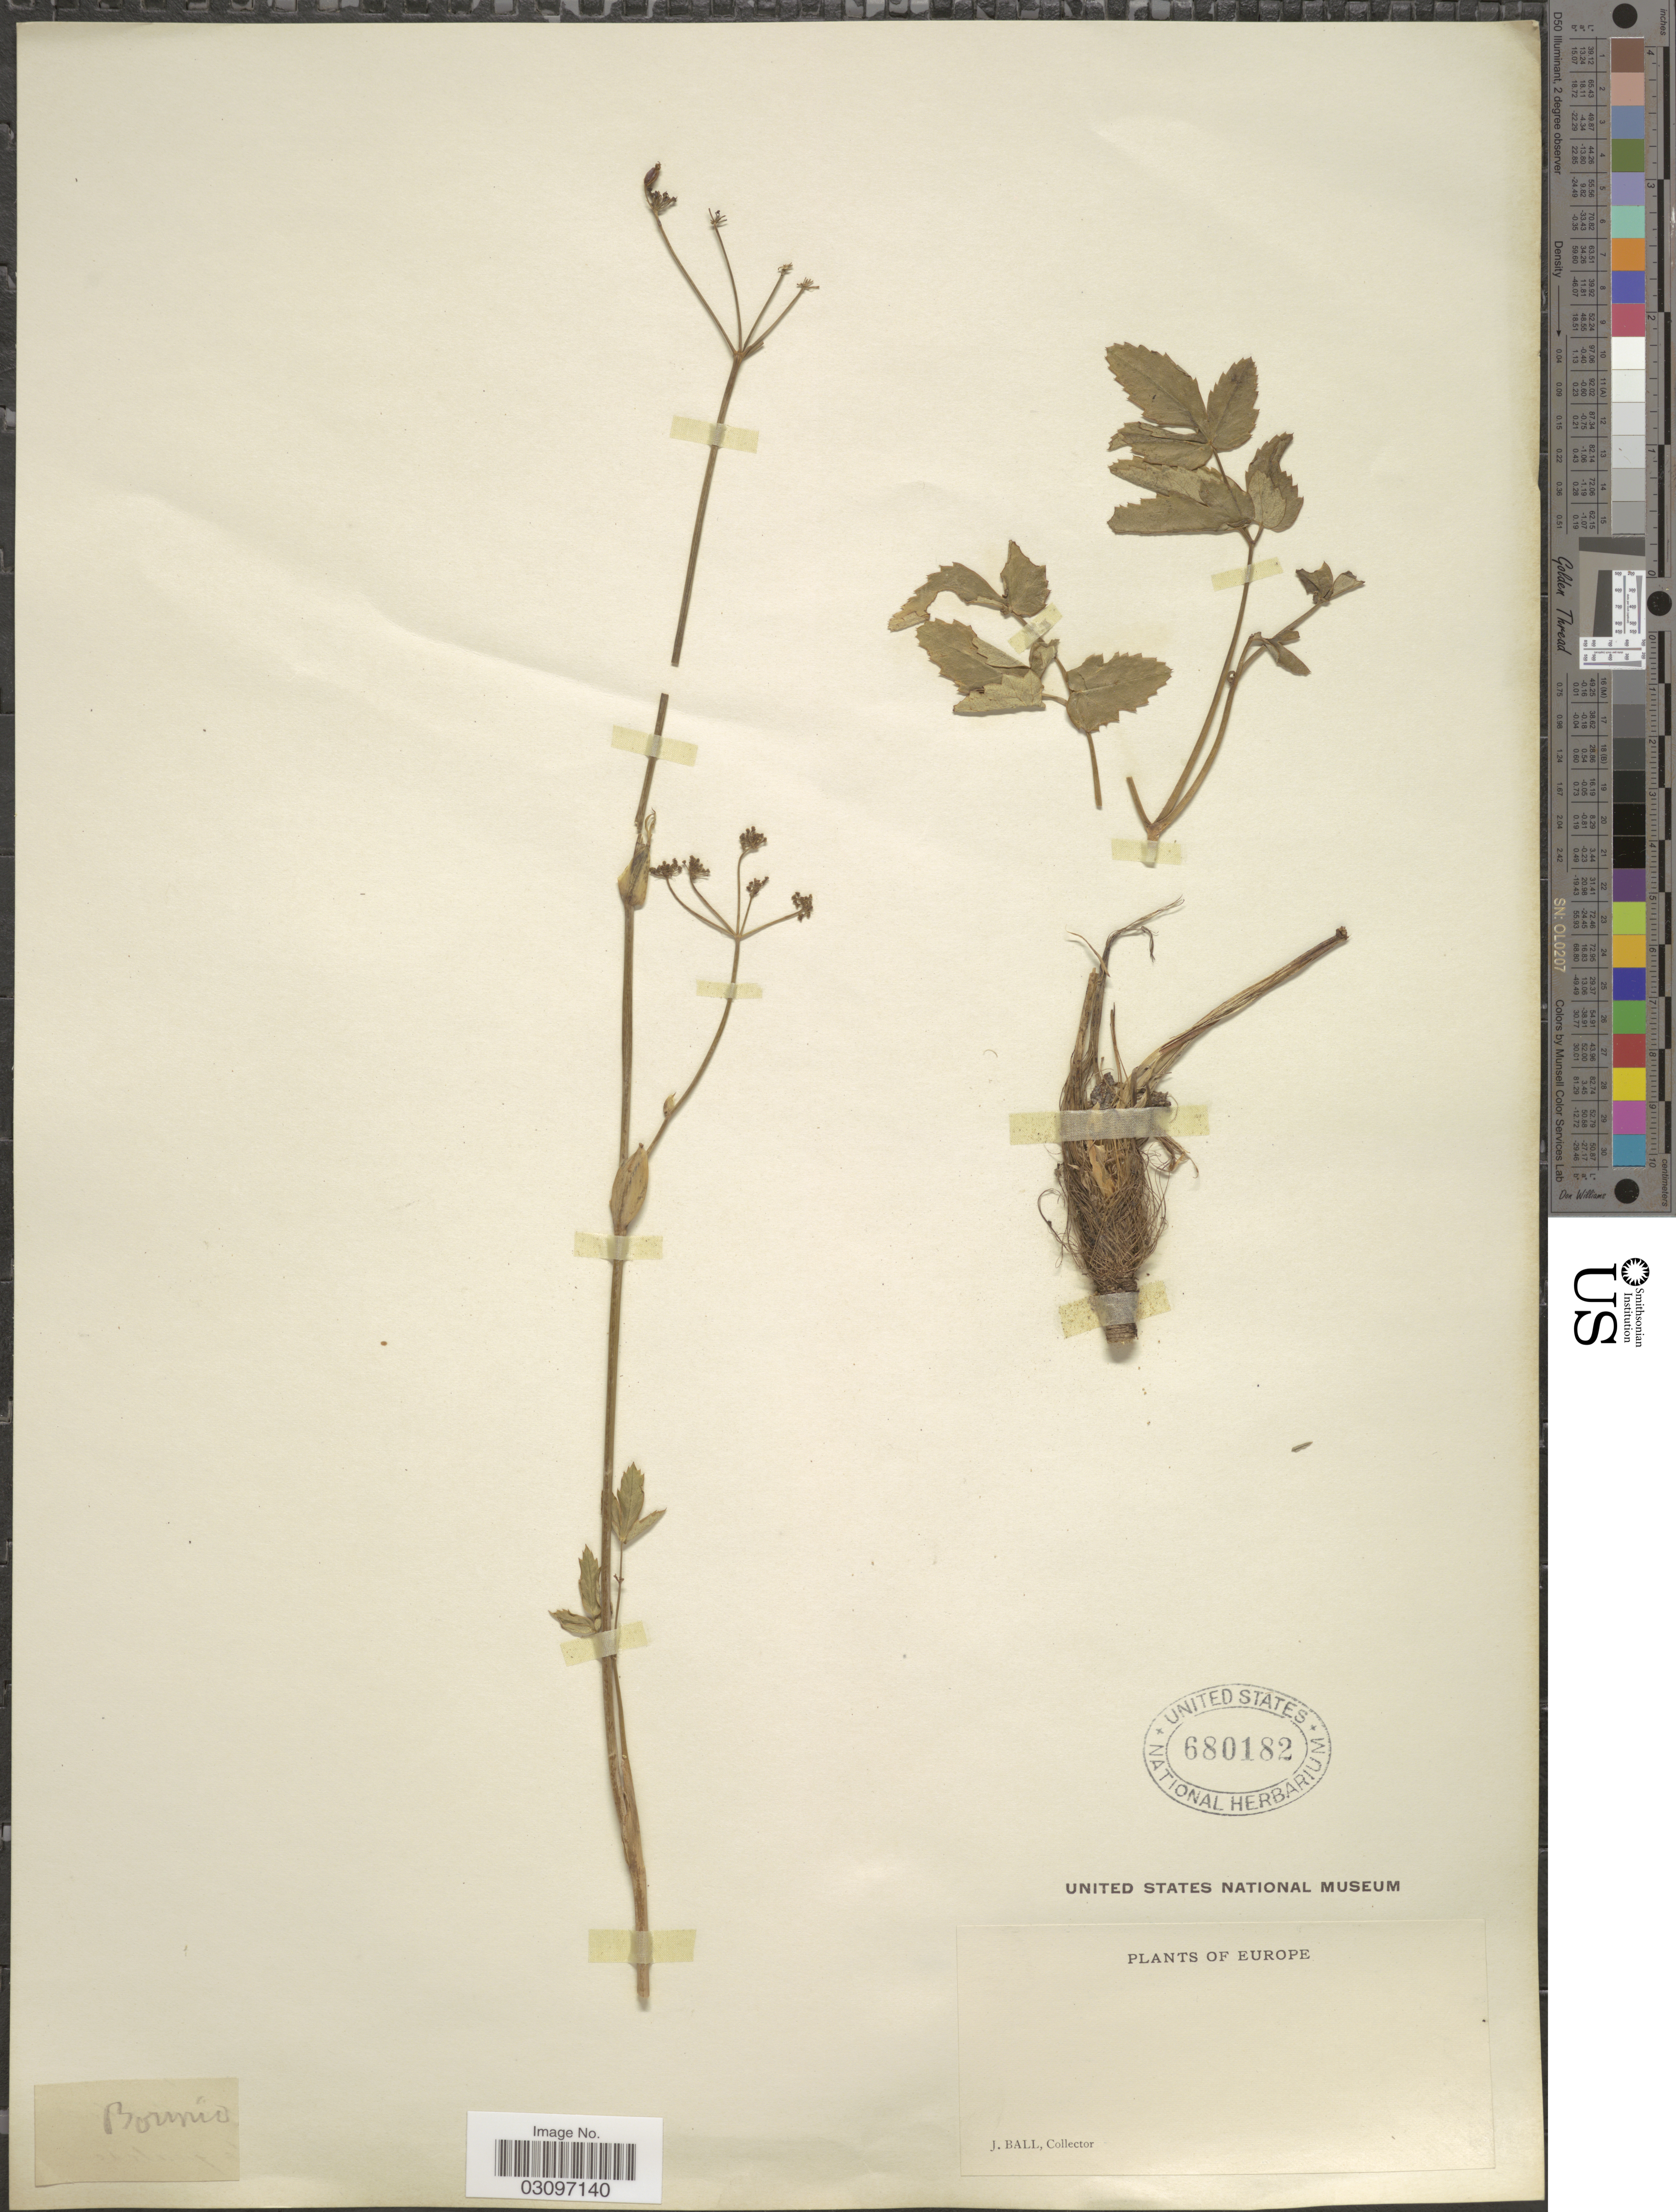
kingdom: Plantae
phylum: Tracheophyta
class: Magnoliopsida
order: Apiales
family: Apiaceae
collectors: J. Ball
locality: Europe. Bounio.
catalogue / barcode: US 680182